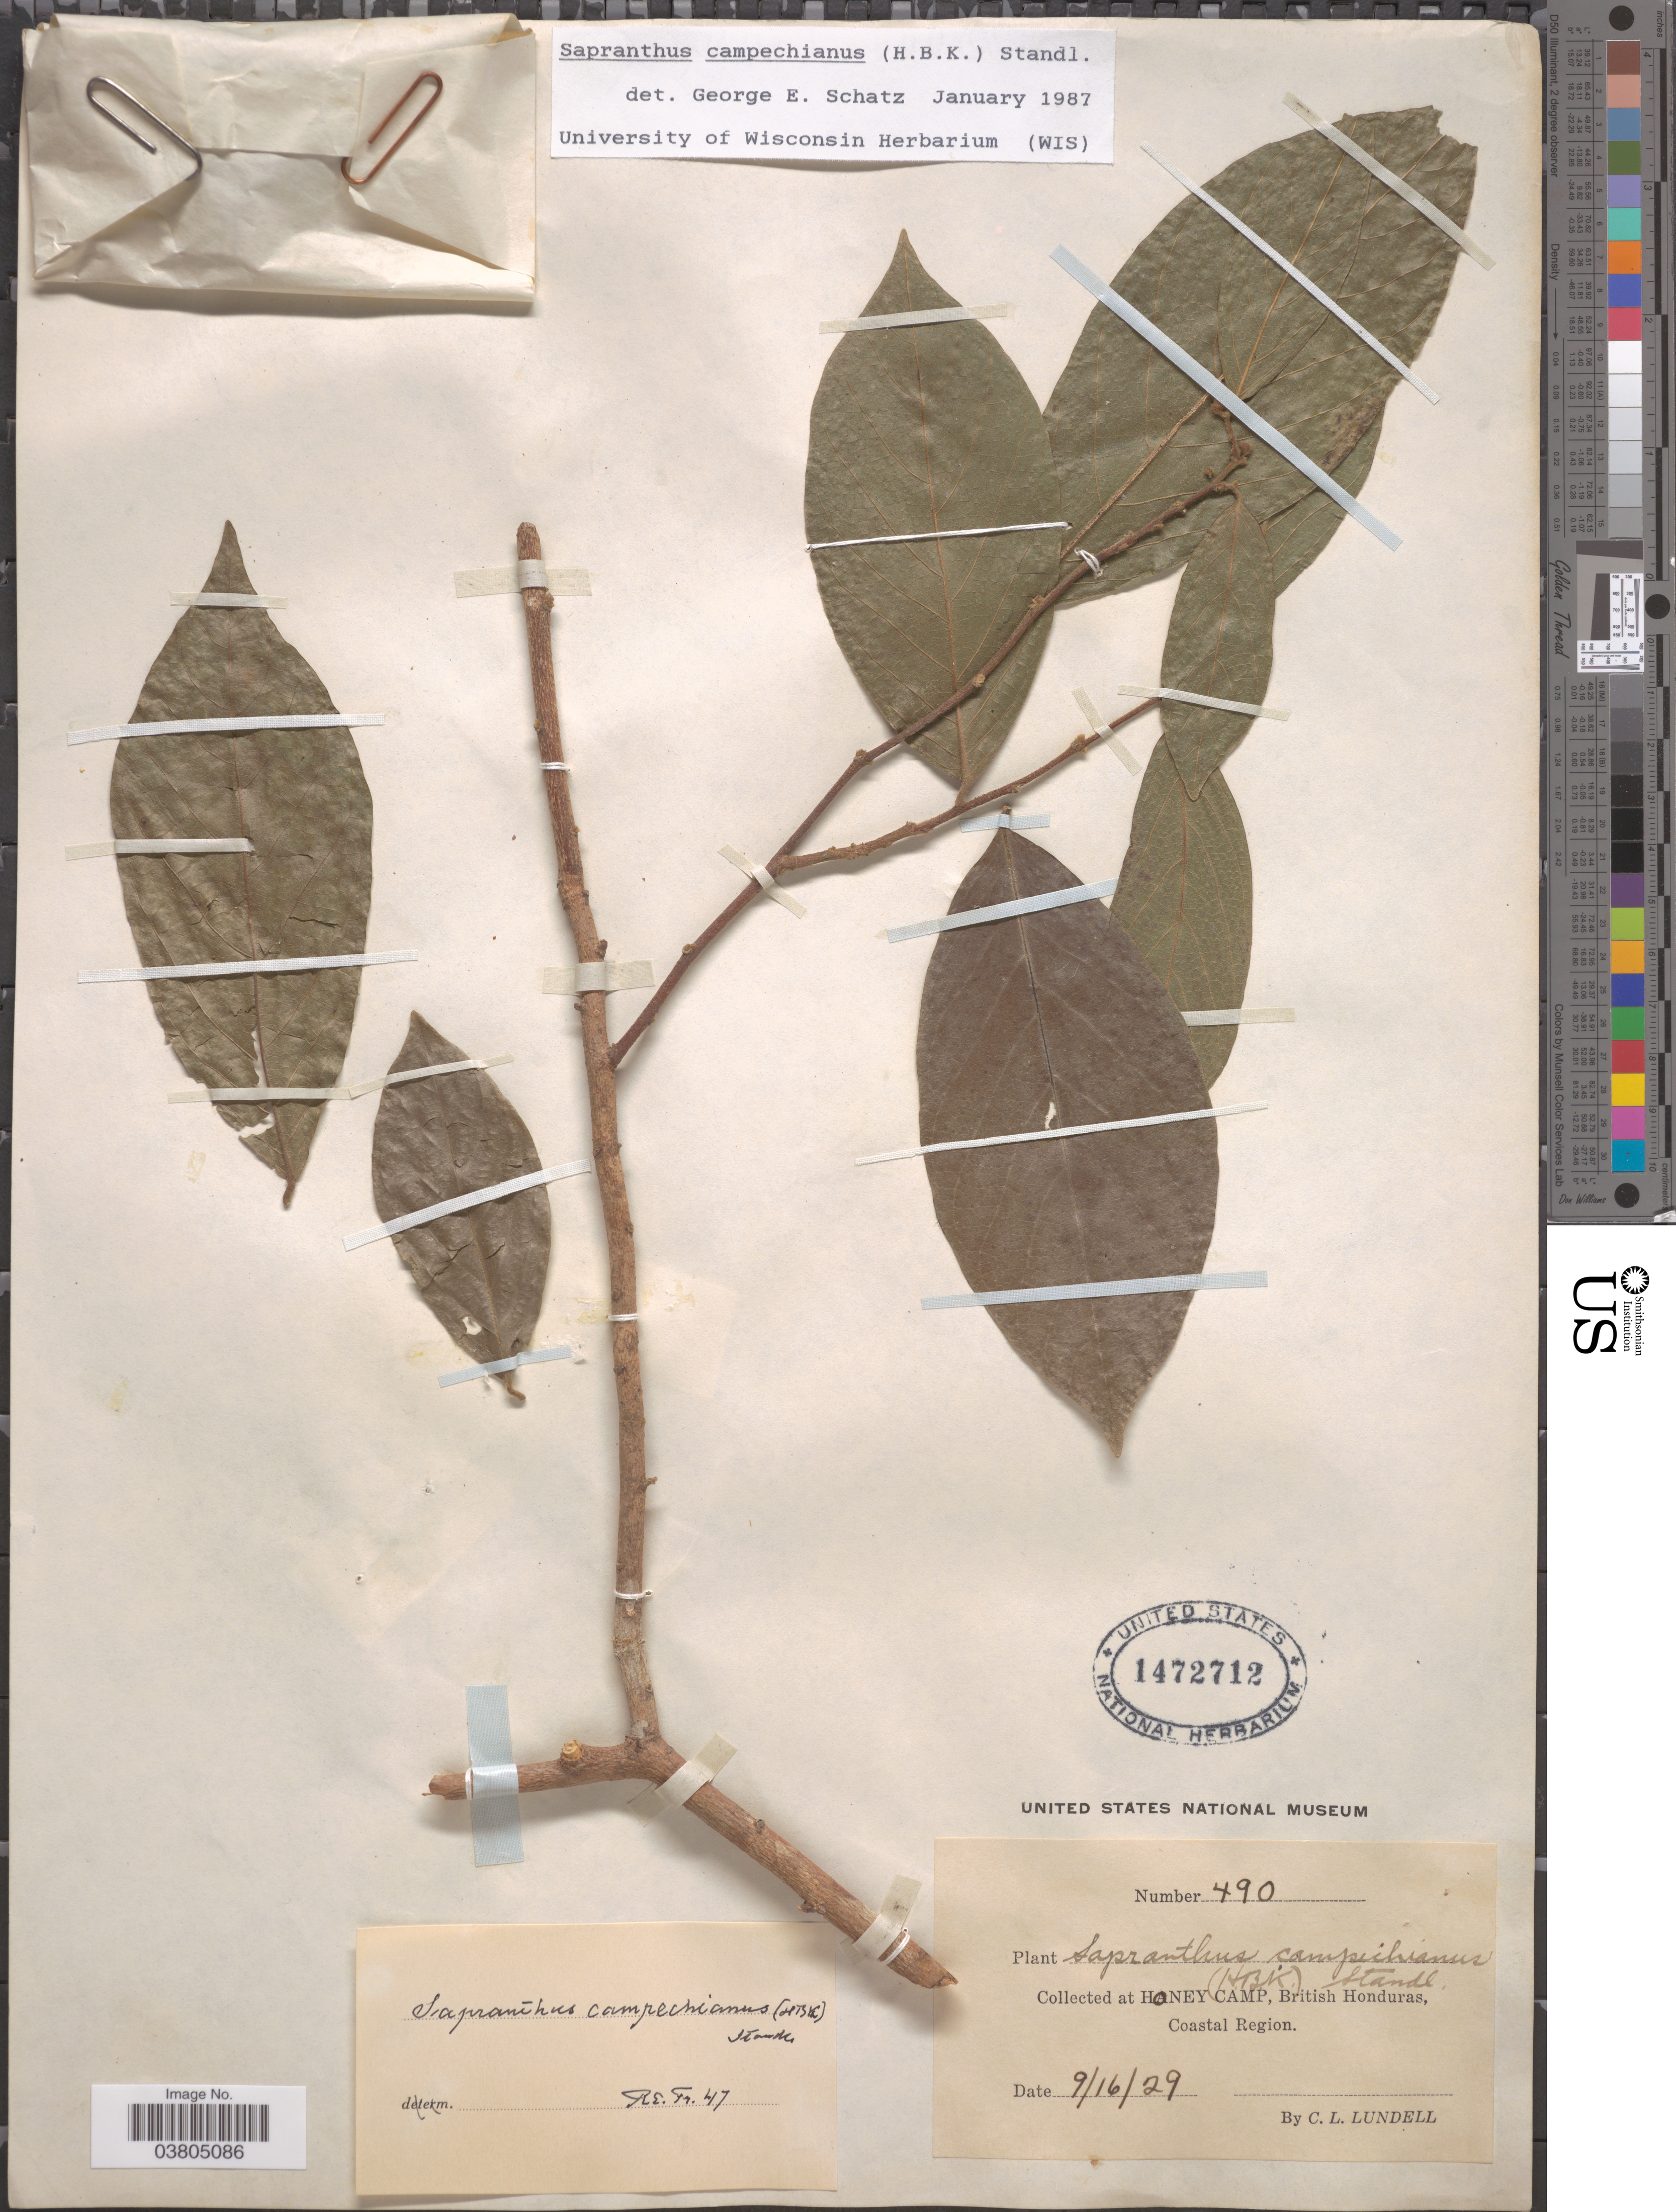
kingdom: Plantae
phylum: Tracheophyta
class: Magnoliopsida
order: Magnoliales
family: Annonaceae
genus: Sapranthus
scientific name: Sapranthus campechianus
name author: (Kunth) Standl.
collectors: C. L. Lundell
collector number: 490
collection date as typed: Transcribed d/m/y: 16/9/29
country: Belize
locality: Honey Camp, British Honduras, Coastal Region.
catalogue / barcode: US 1472712